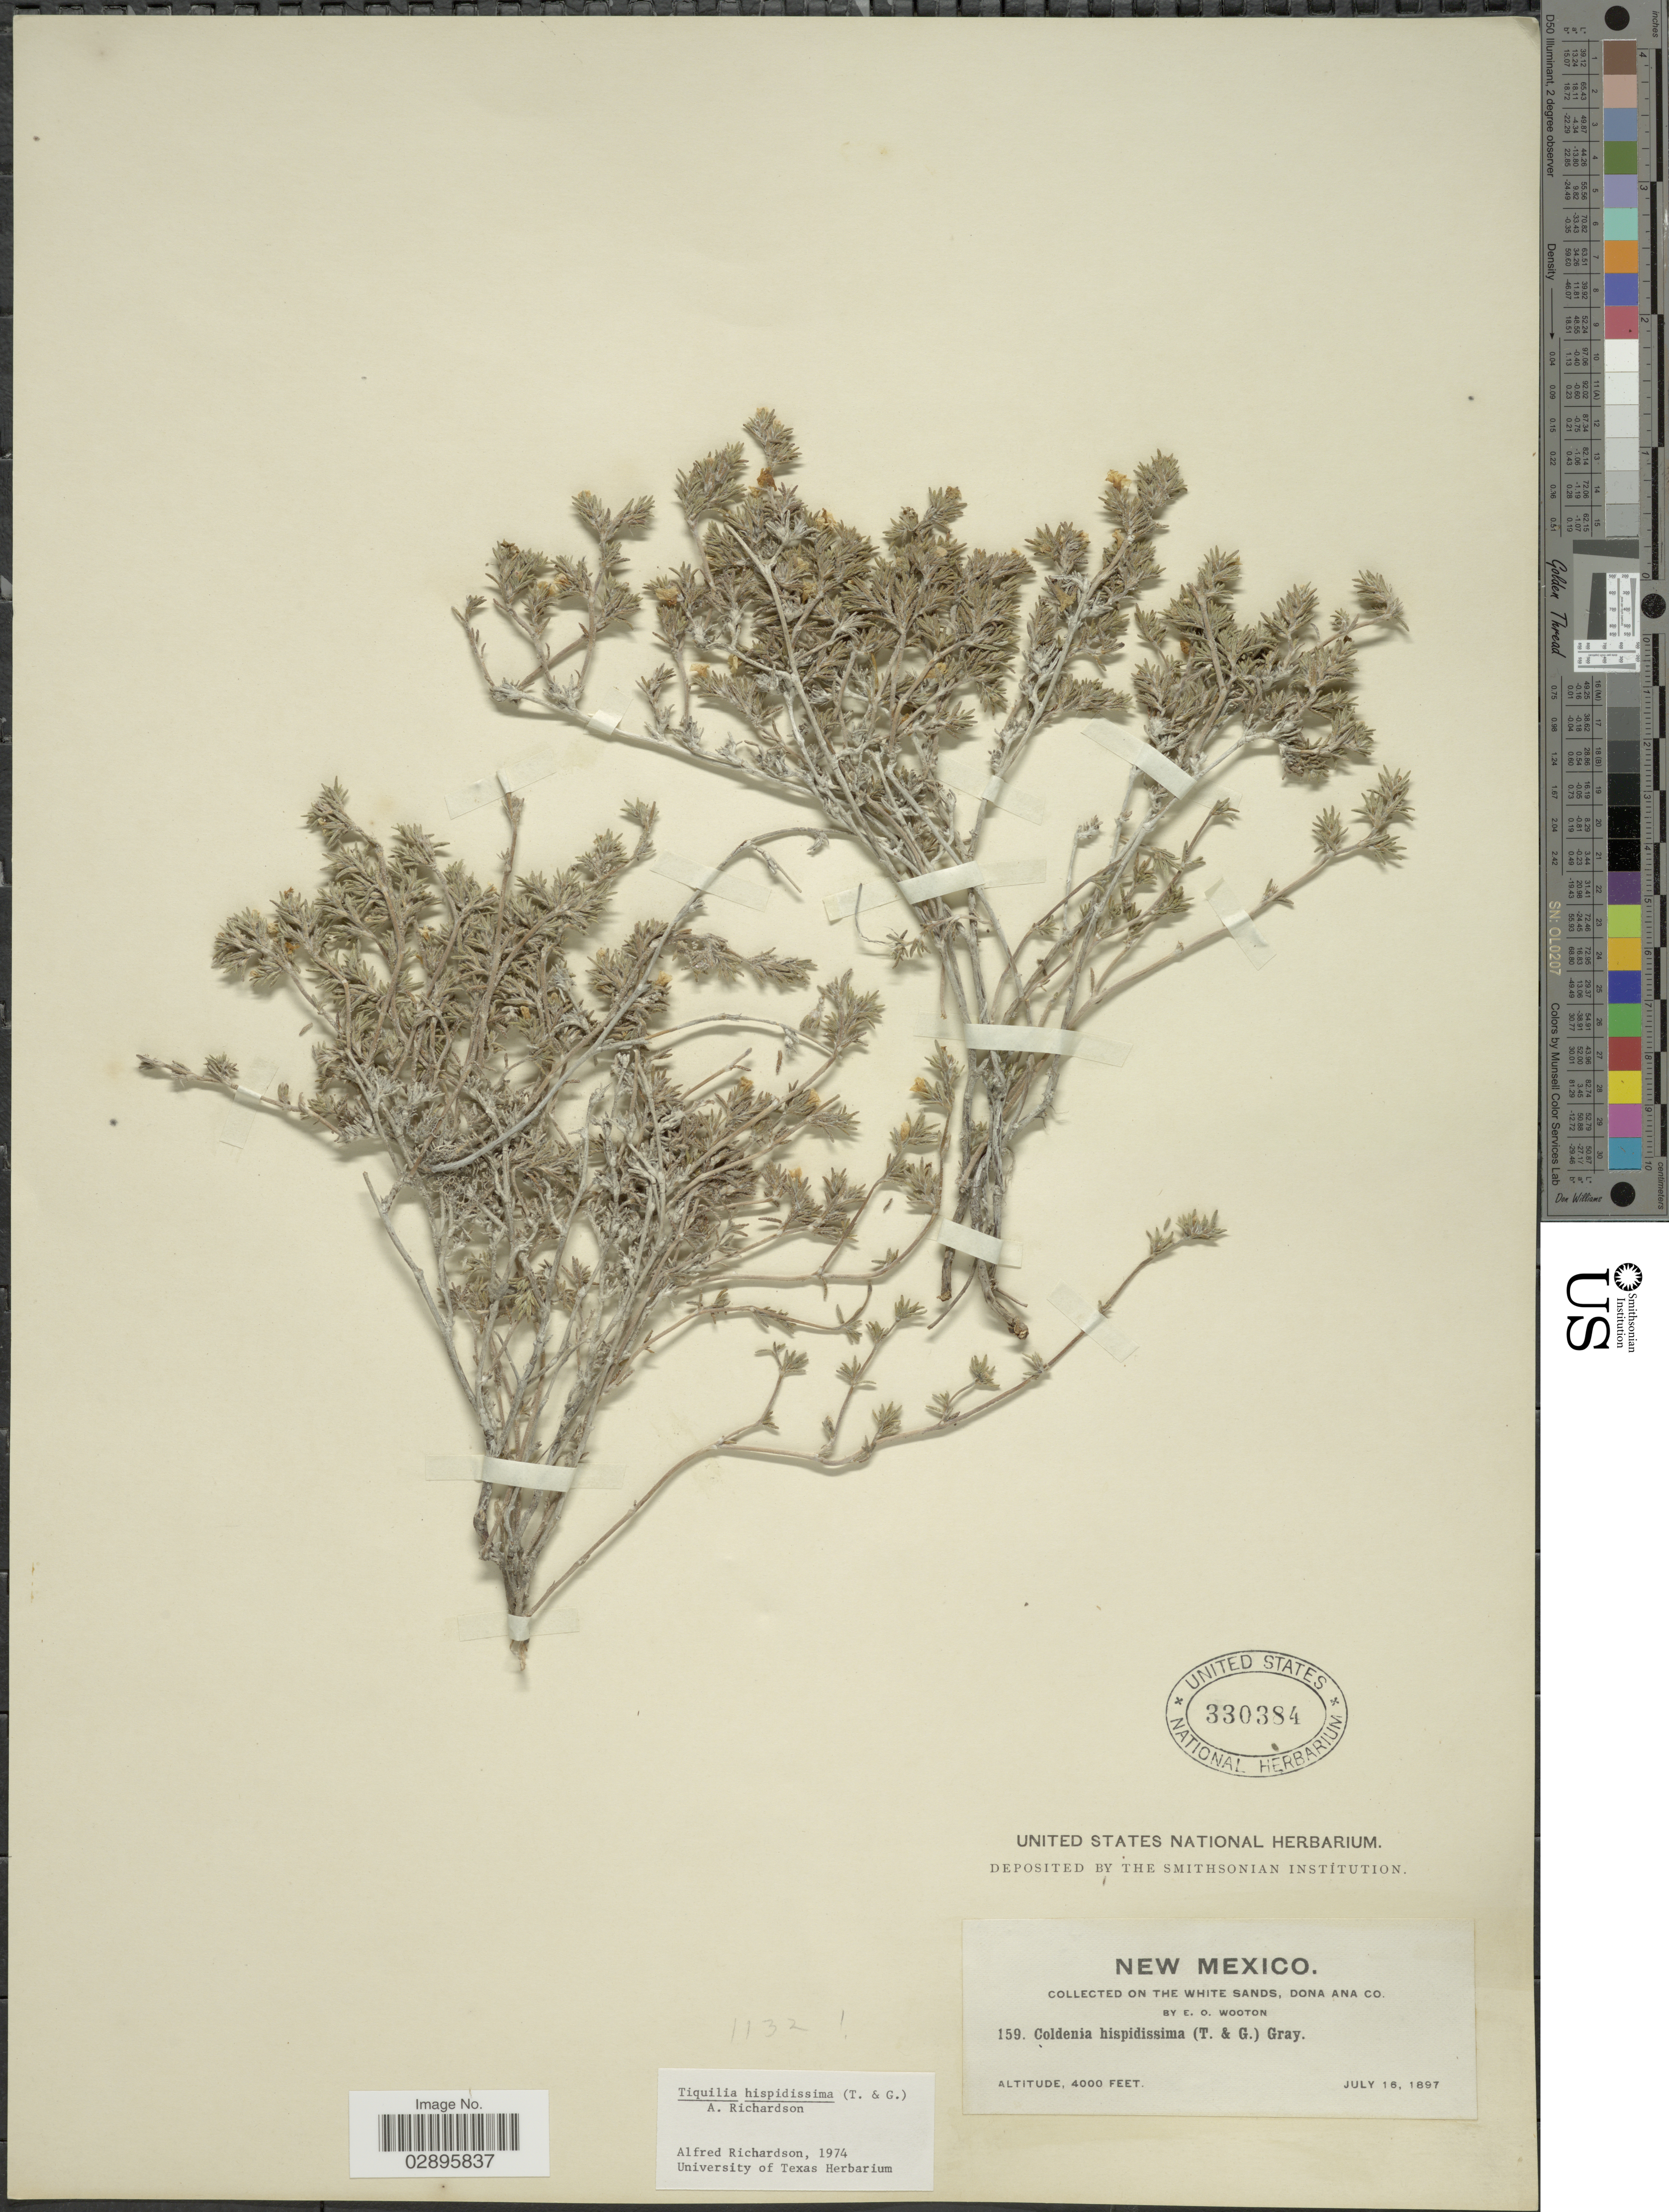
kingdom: Plantae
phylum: Tracheophyta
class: Magnoliopsida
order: Boraginales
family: Ehretiaceae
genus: Tiquilia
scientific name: Tiquilia hispidissima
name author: (Torr. & A. Gray) A.T. Richardson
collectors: E. O. Wooton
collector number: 159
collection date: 1897-07-16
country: United States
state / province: New Mexico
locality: On the White Sands, Dona Ana Co.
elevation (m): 1219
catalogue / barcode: US 330384